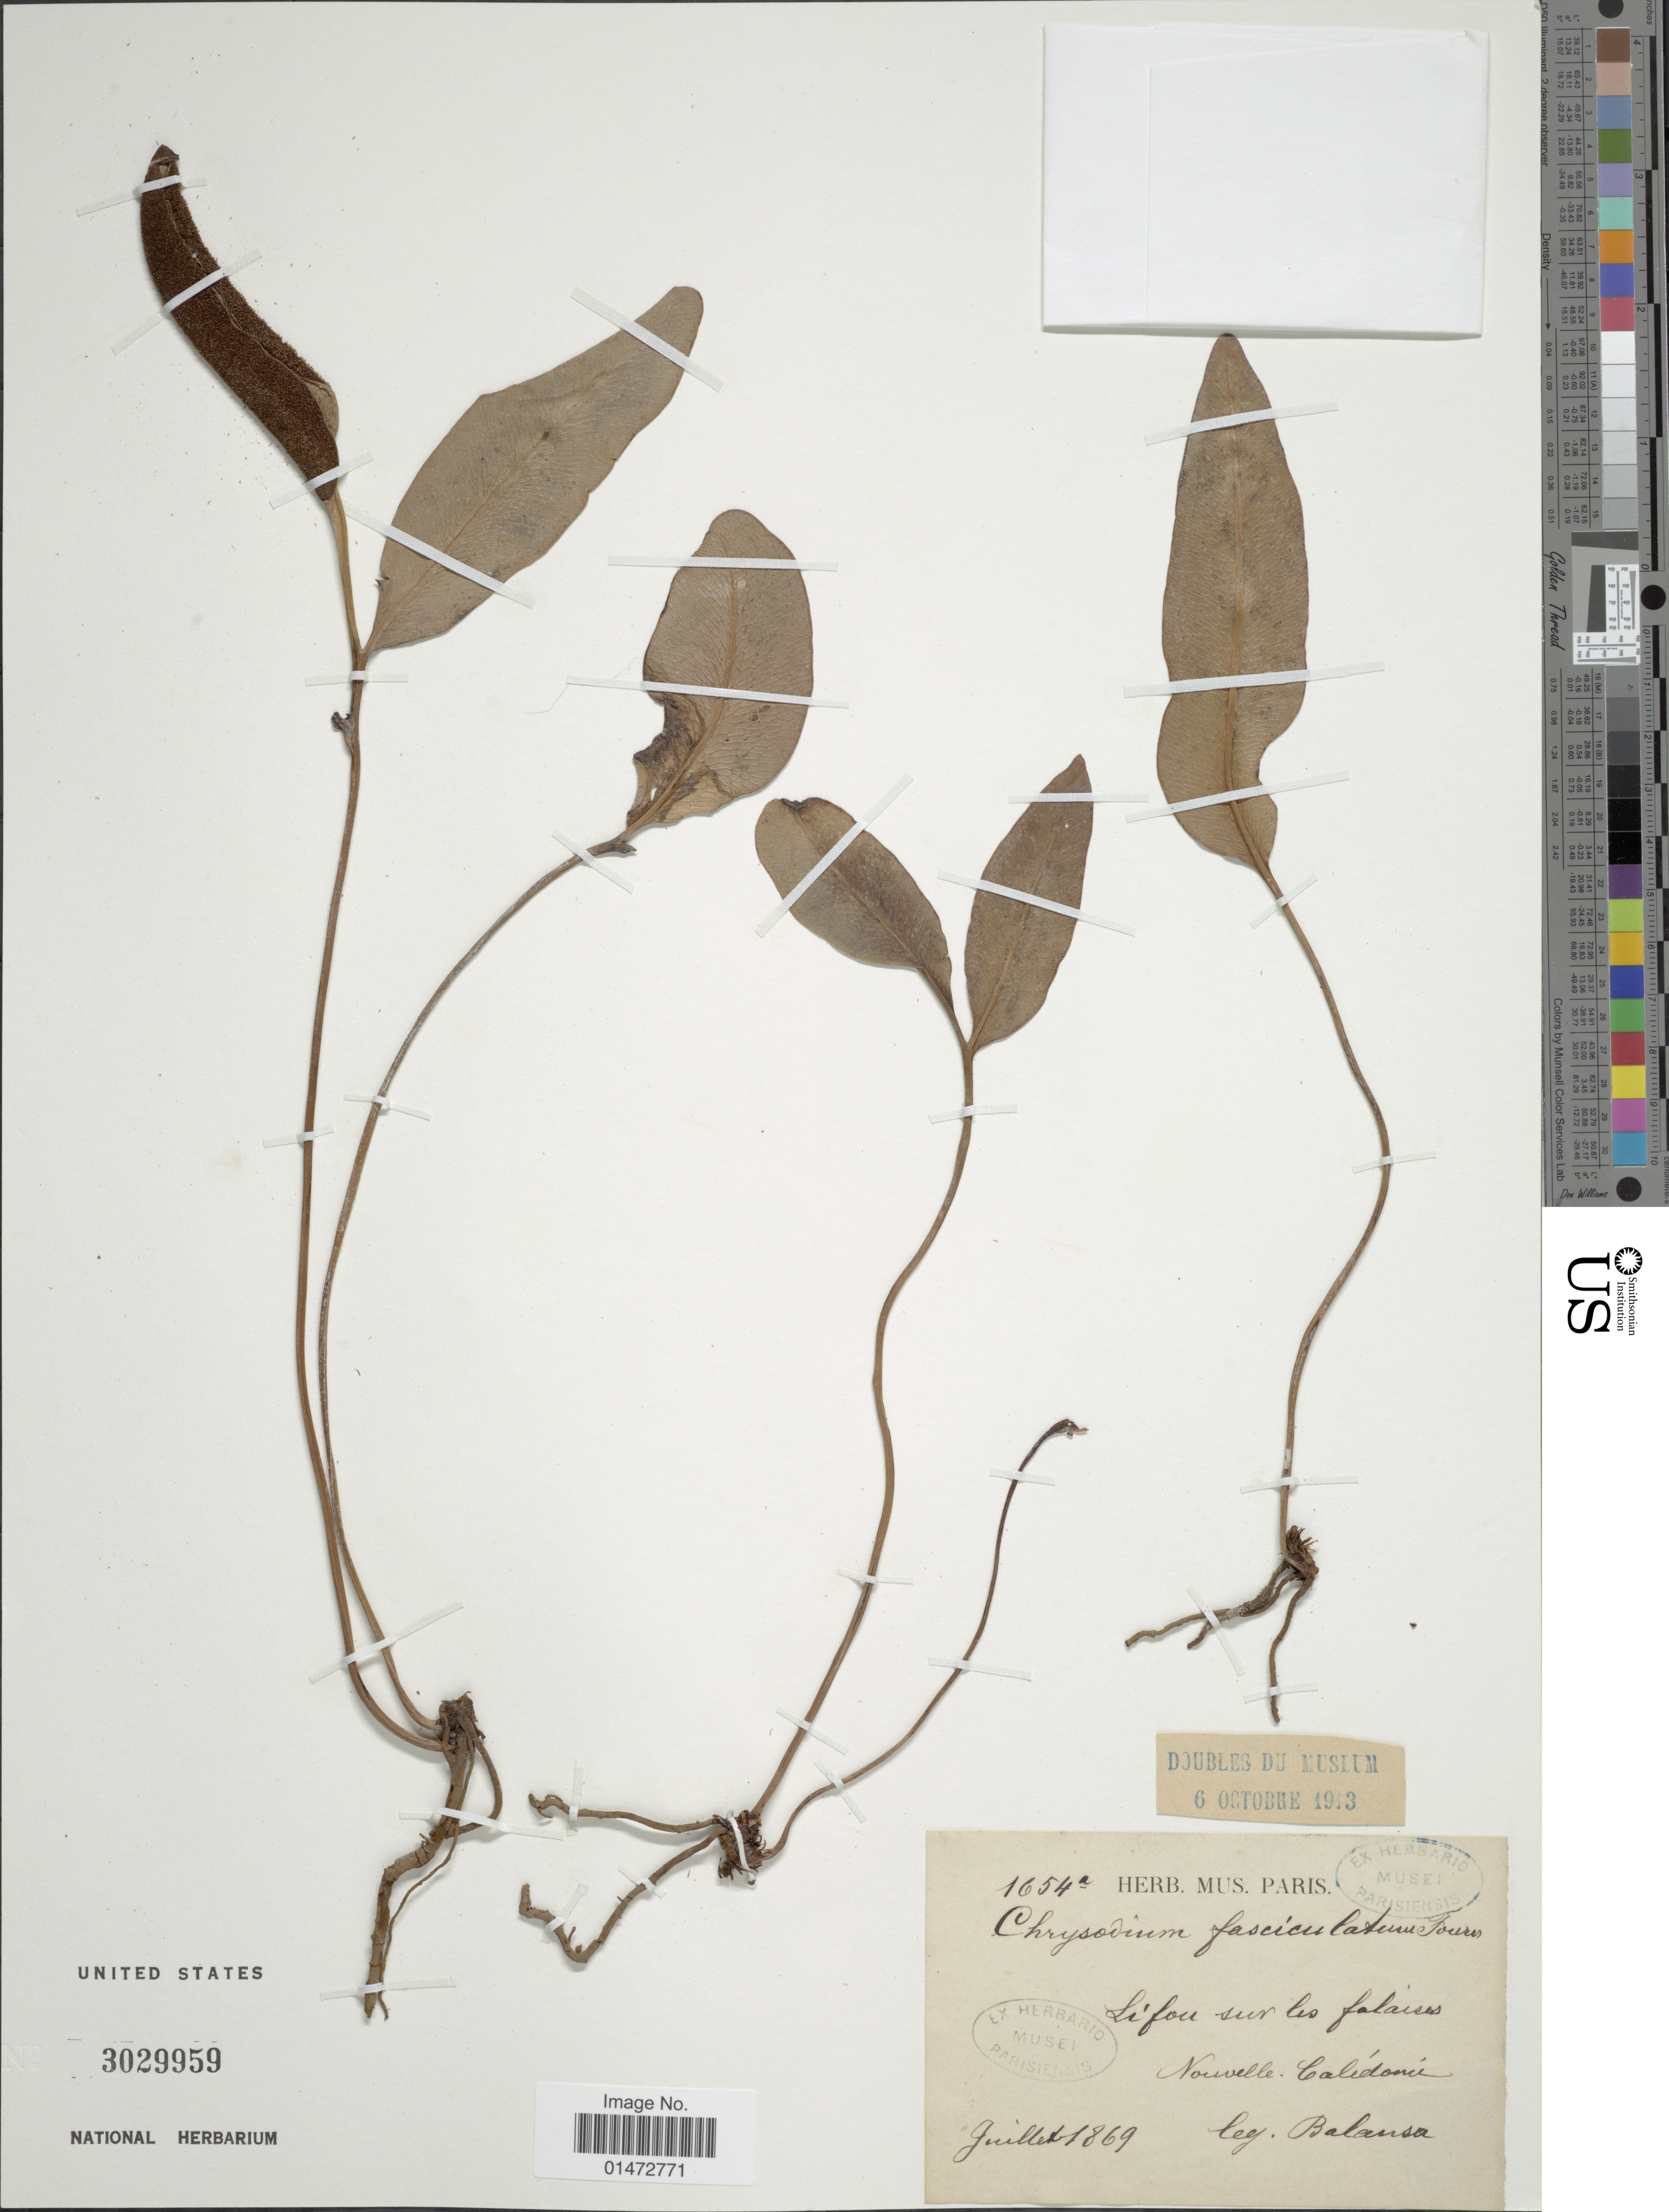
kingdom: Plantae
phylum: Tracheophyta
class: Polypodiopsida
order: Polypodiales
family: Pteridaceae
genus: Acrostichum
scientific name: Acrostichum aureum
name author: L.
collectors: -. Balansa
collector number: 1654a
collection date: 1869-07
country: New Caledonia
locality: Lifou sur les falaises. [interpreted]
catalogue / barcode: US 3029959